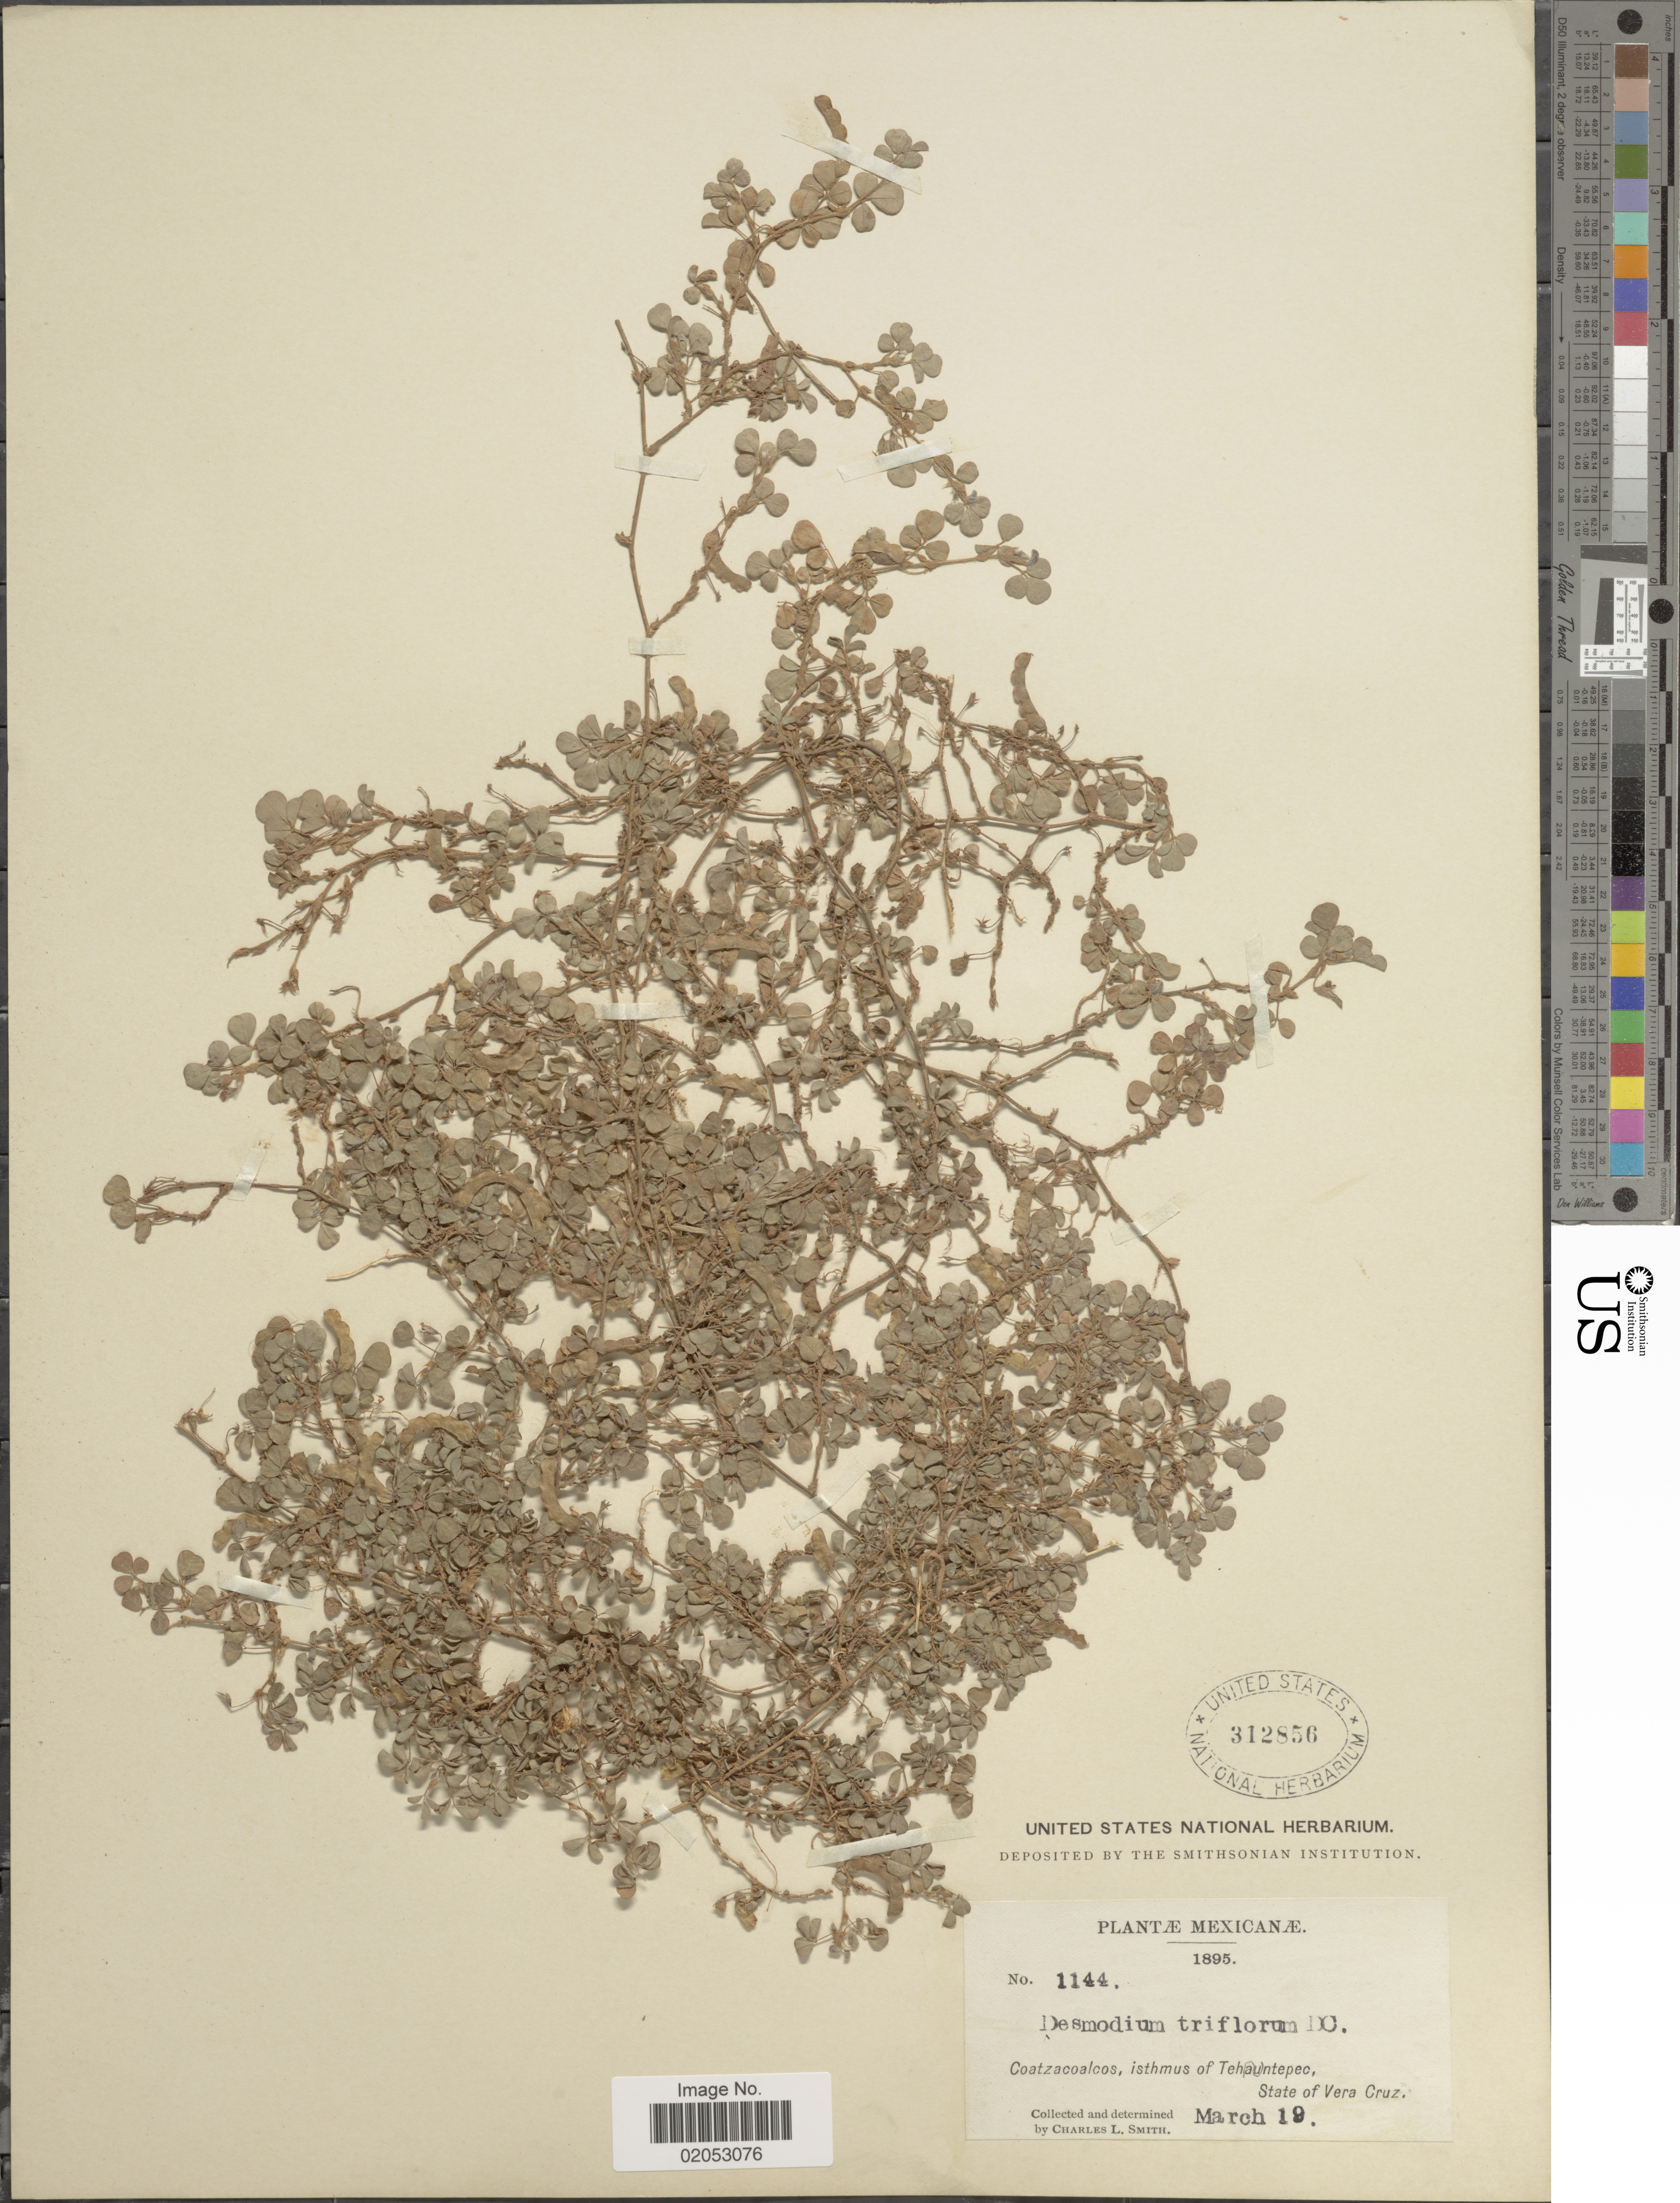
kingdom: Plantae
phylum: Tracheophyta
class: Magnoliopsida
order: Fabales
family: Fabaceae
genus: Grona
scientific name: Grona triflora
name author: (L.) H. Ohashi & K. Ohashi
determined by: Strong, Mark T., (BOT), Smithsonian Institution - National Museum of Natural History (UNITED STATES)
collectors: C. L. Smith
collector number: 1144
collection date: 1895-03-19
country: Mexico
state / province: Veracruz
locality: Coatzacoalcos, isthmus of Tehauntepec, State of Vera Cruz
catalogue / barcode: US 312856